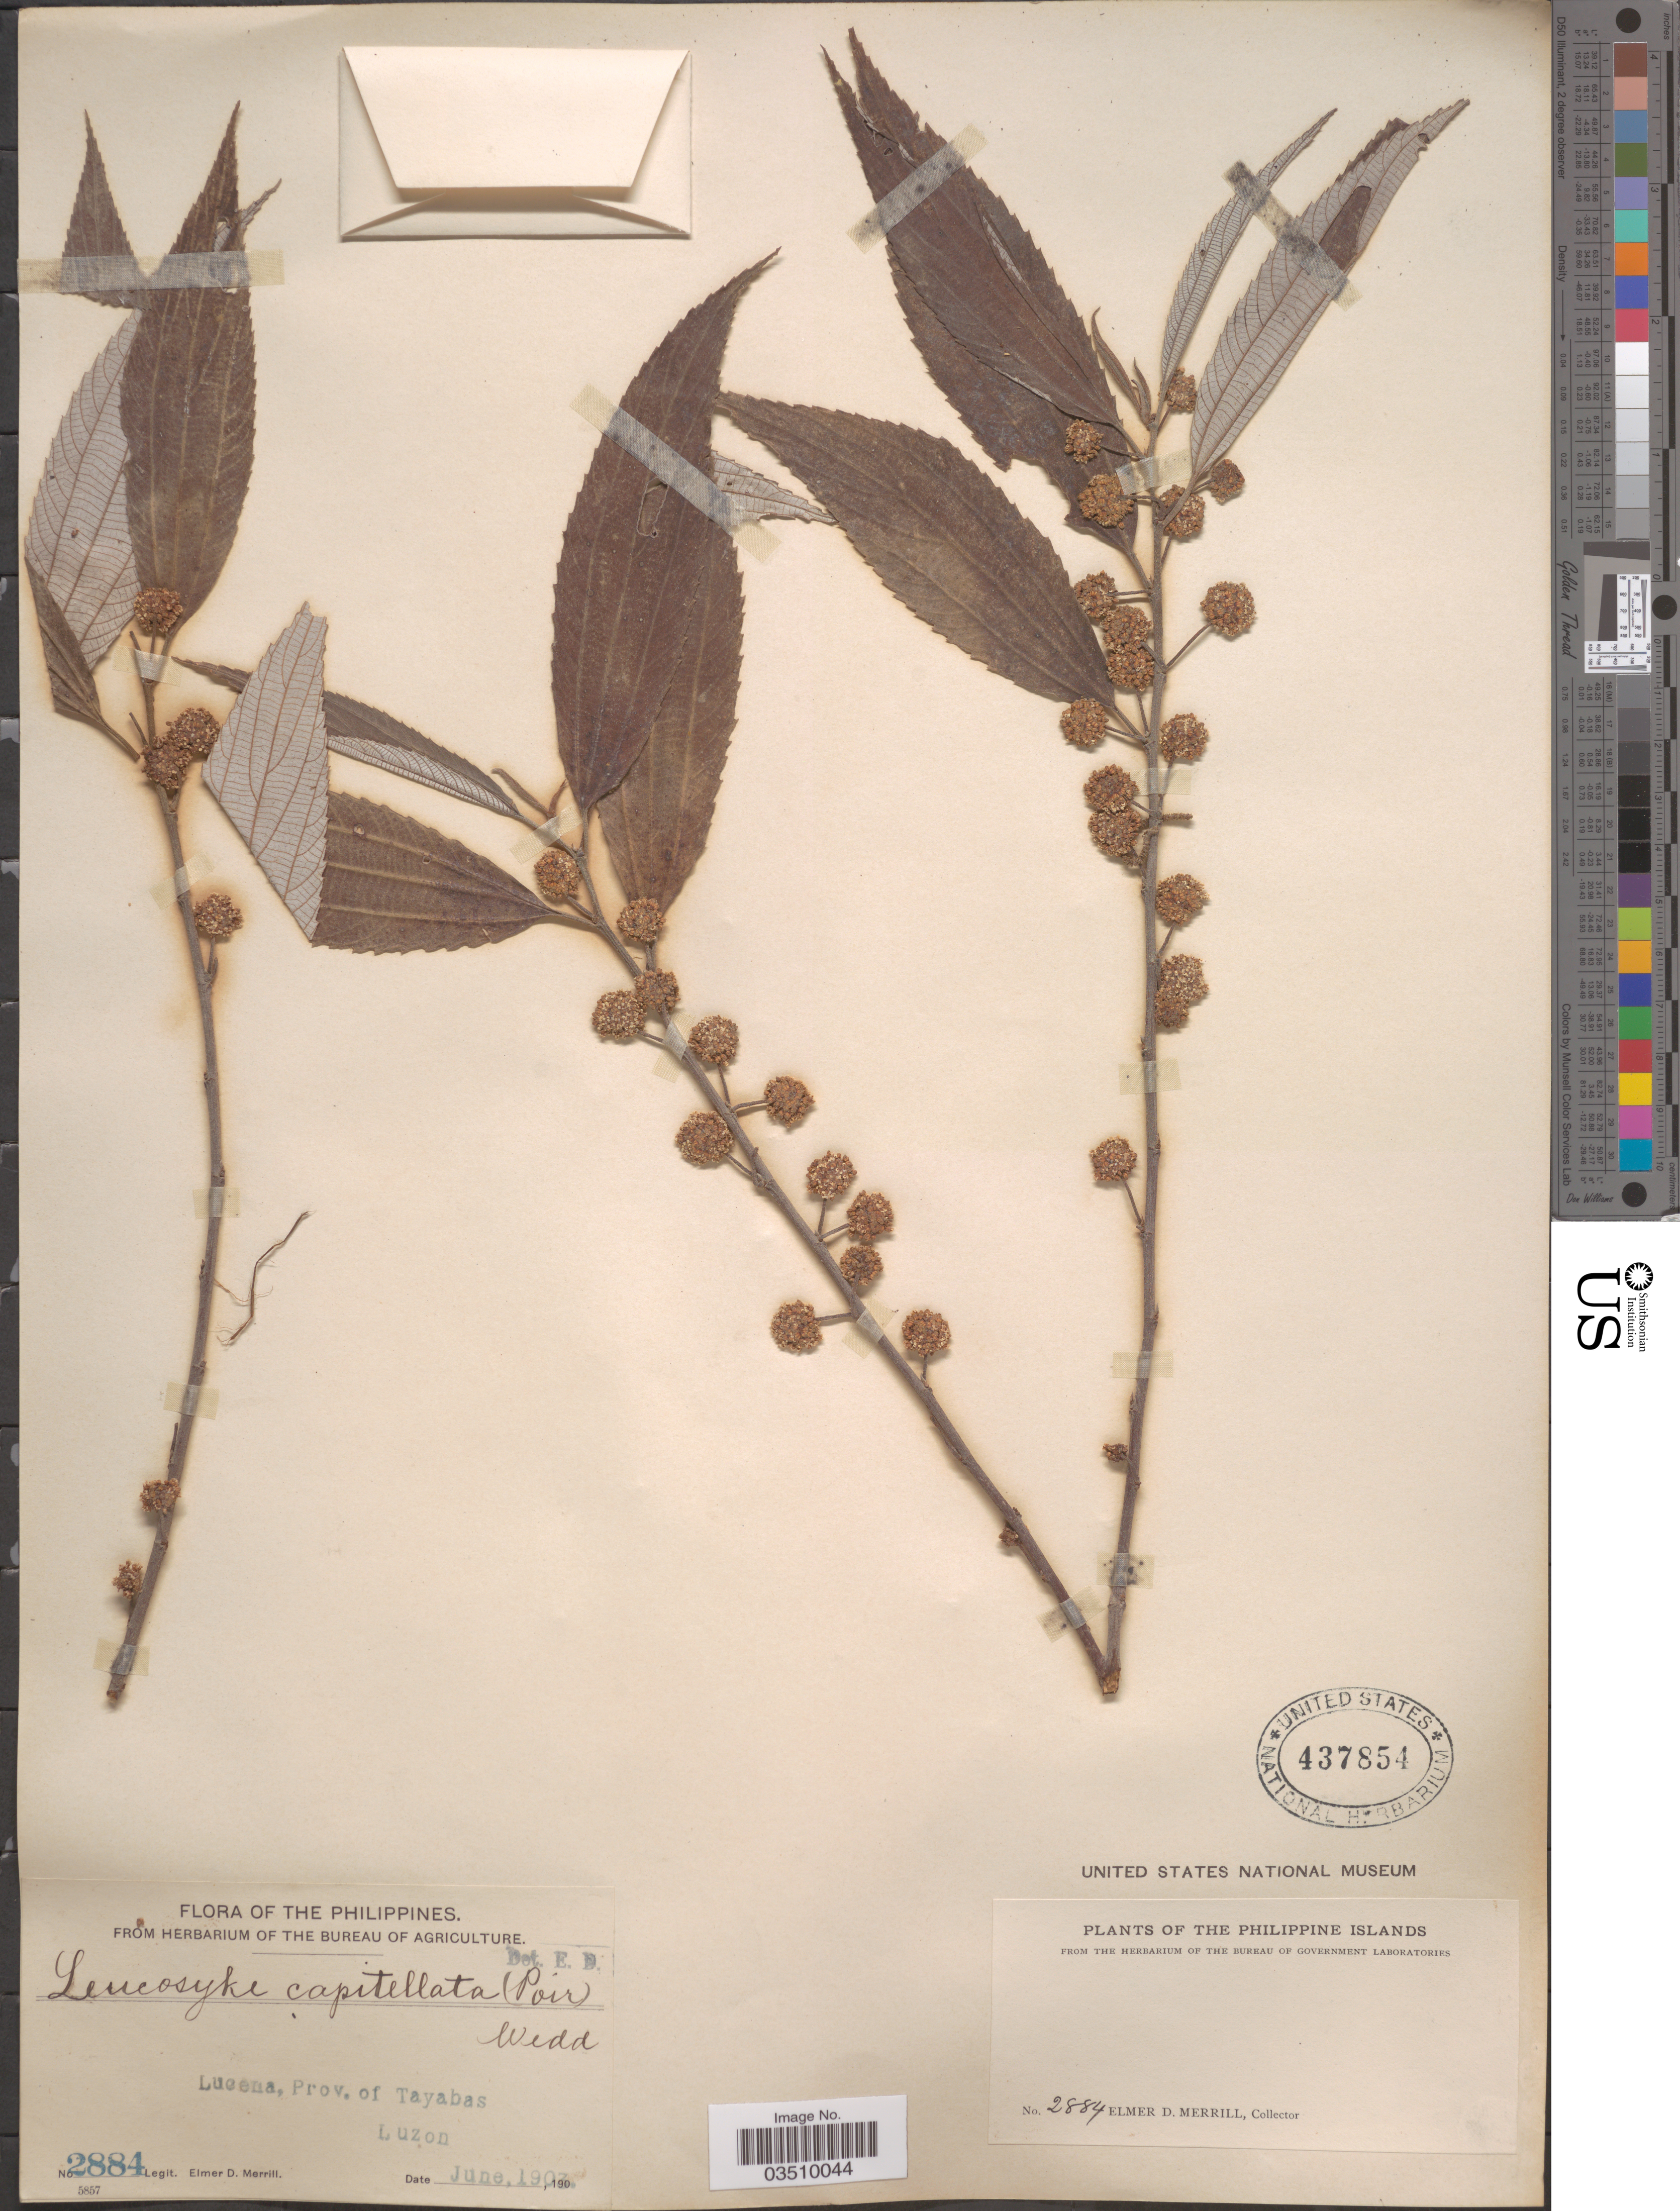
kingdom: Plantae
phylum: Tracheophyta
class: Magnoliopsida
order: Rosales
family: Urticaceae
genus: Leucosyke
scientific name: Leucosyke capitellata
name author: (Poir.) Wedd.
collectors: E. D. Merrill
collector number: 2884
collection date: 1903-06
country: Philippines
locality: Lucena, Prov. of Tayabas. Luzon.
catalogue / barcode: US 437854